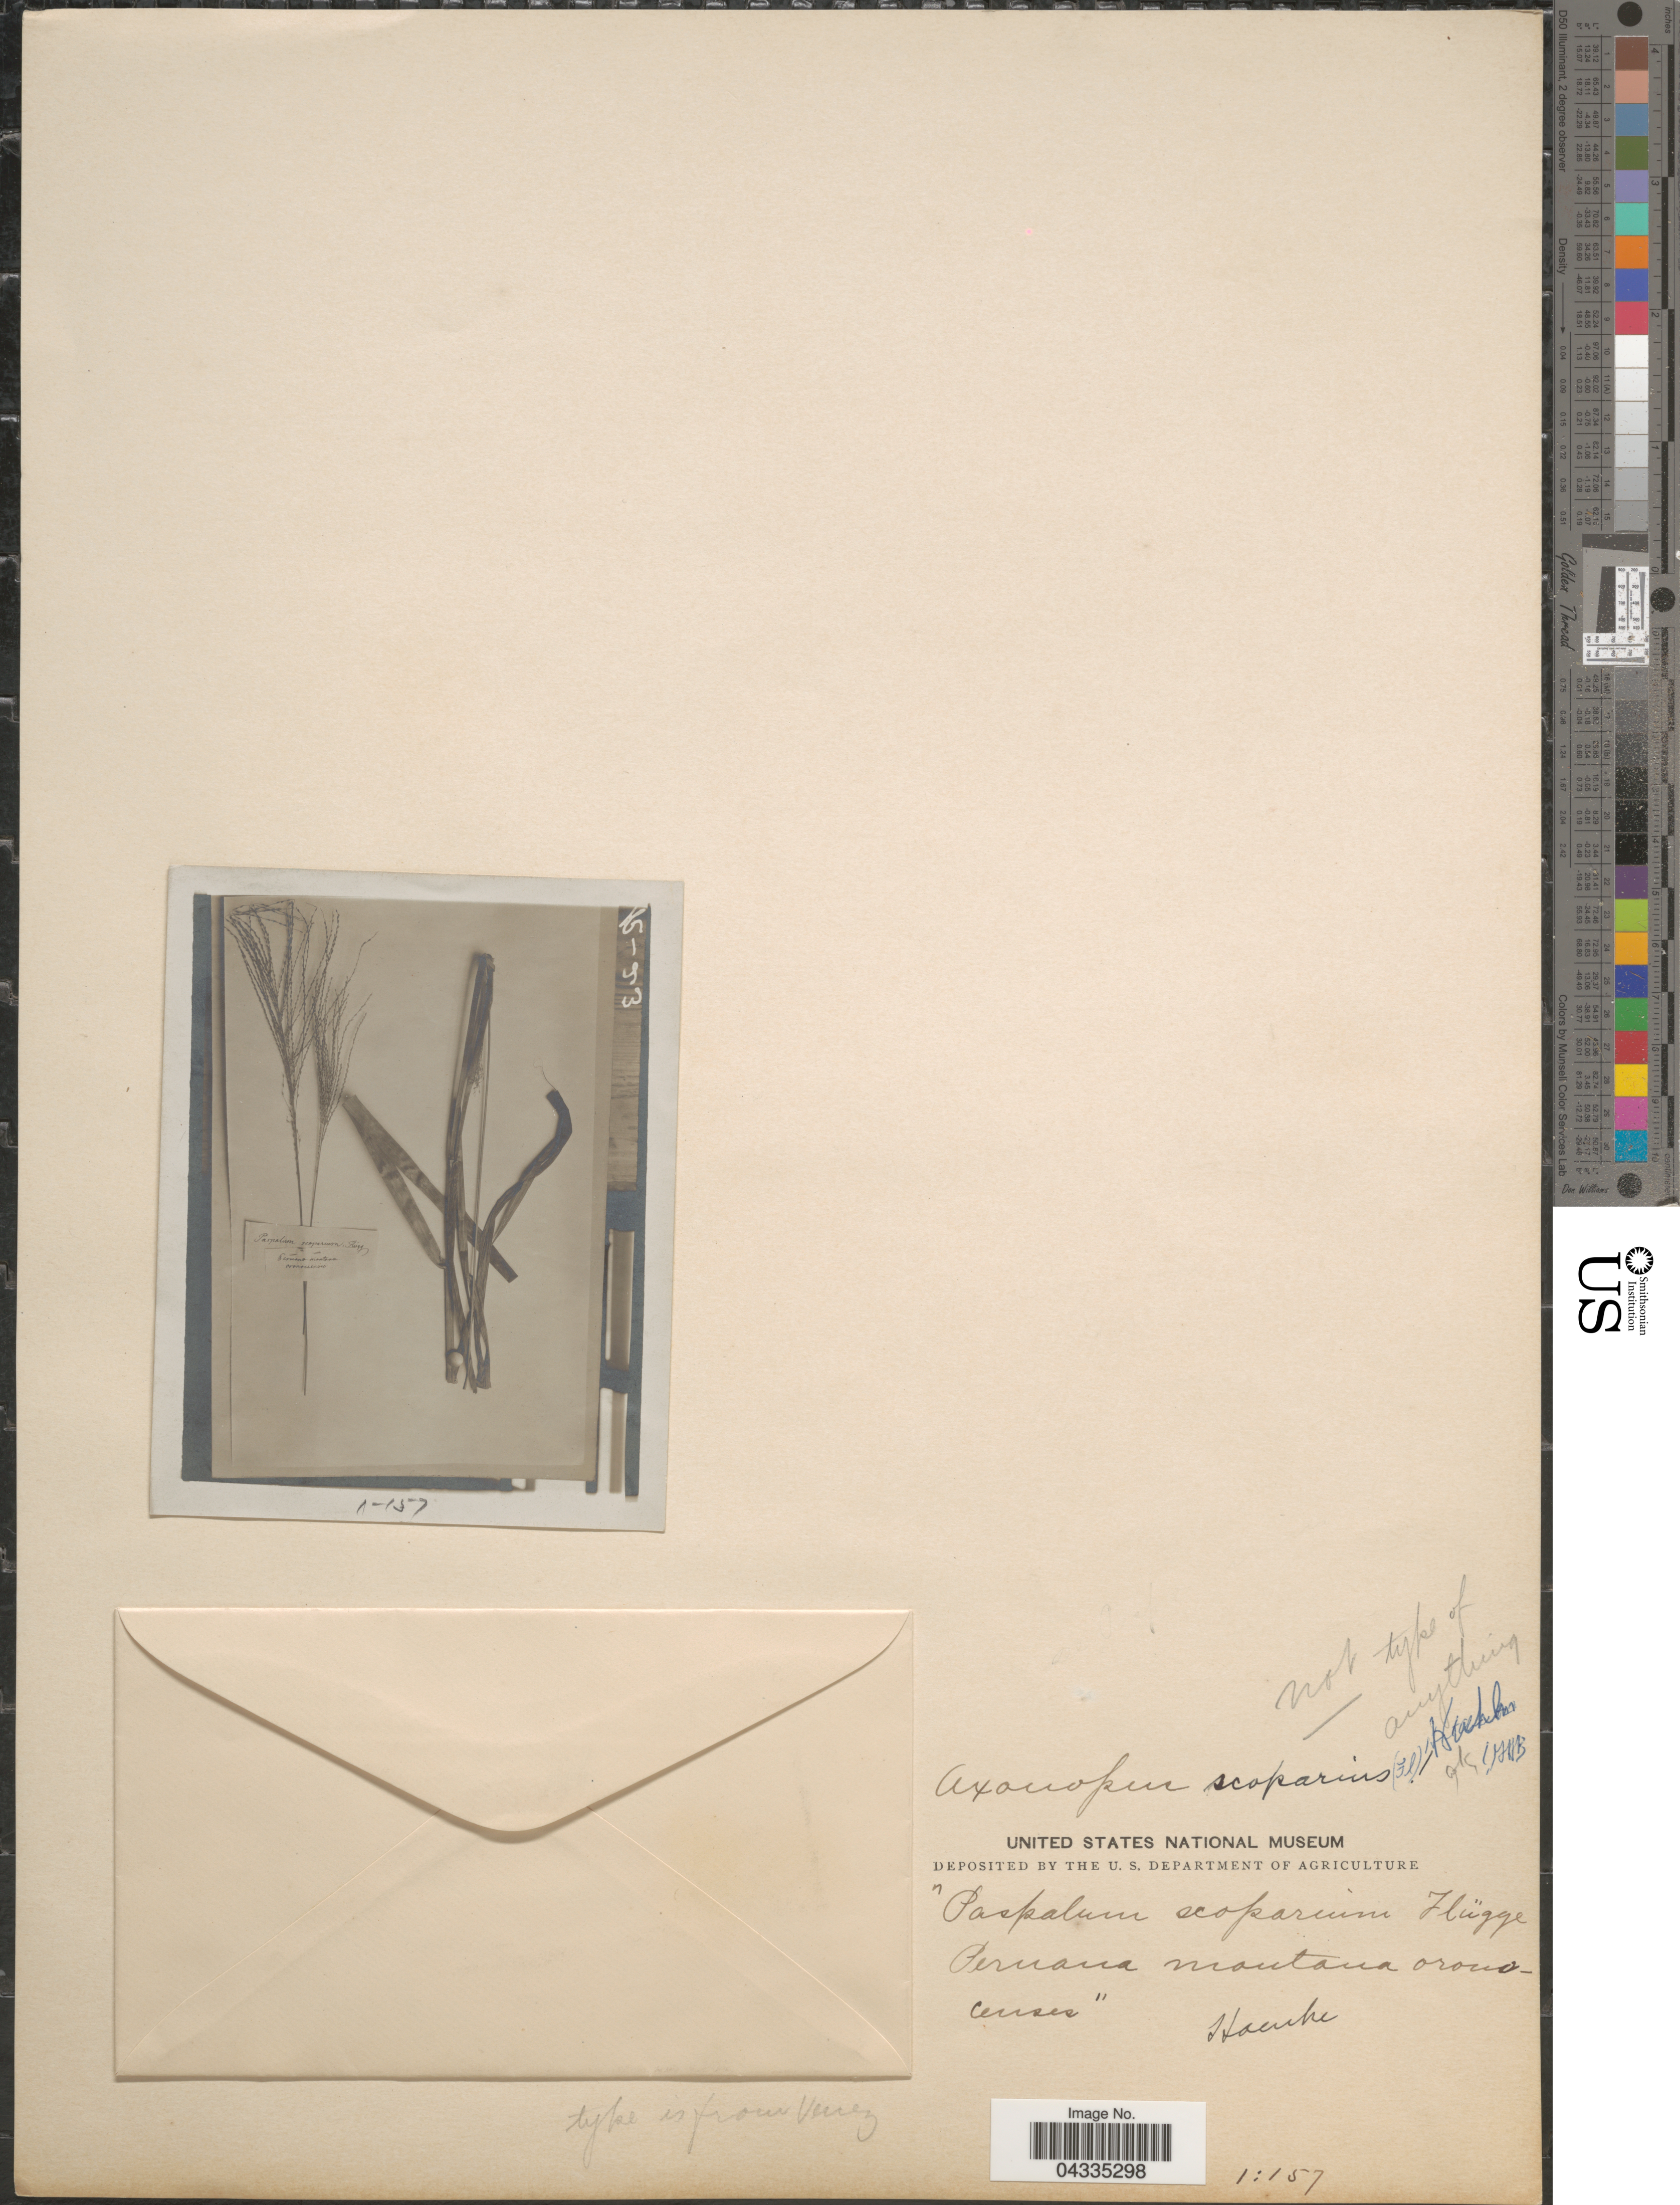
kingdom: Plantae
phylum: Tracheophyta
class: Liliopsida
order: Poales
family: Poaceae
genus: Axonopus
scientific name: Axonopus scoparius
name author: (Flüggé) Kuhlm.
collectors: Haenke